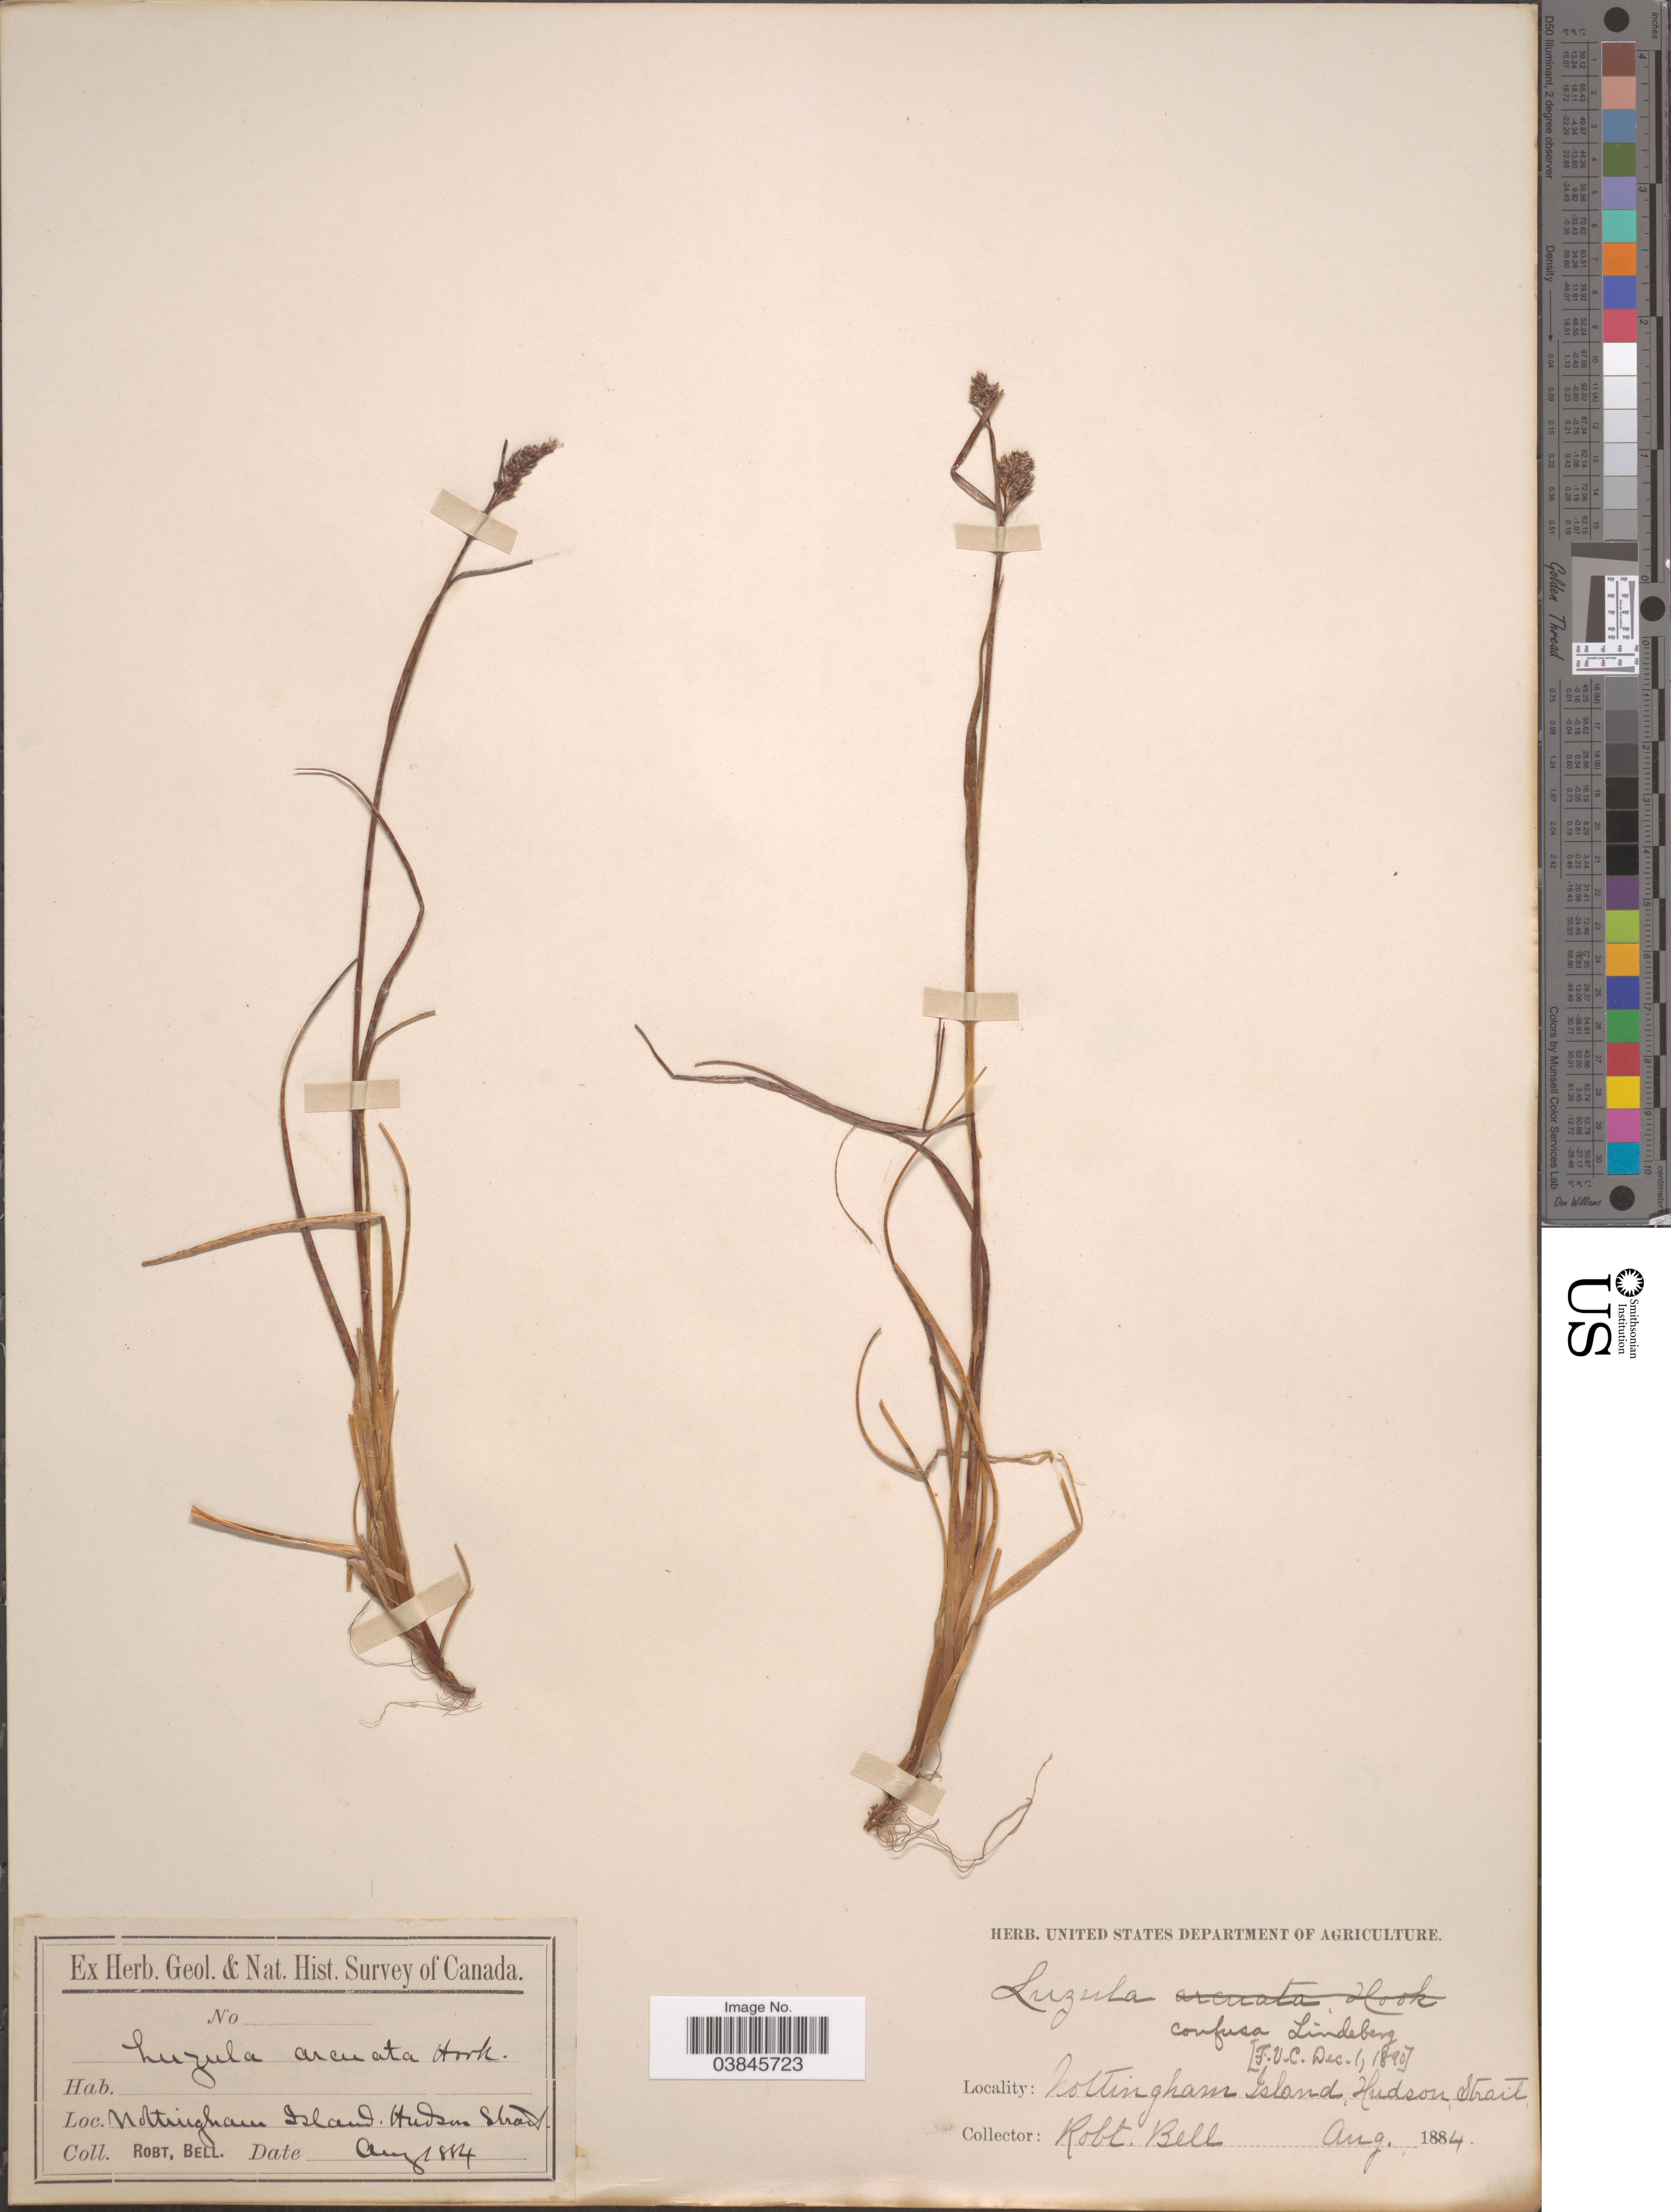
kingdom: Plantae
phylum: Tracheophyta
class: Liliopsida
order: Poales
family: Juncaceae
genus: Luzula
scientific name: Luzula confusa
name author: Lindeb.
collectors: R. Bell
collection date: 1884-08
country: Canada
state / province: Nunavut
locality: Nottingham Island. Hudson Strait.